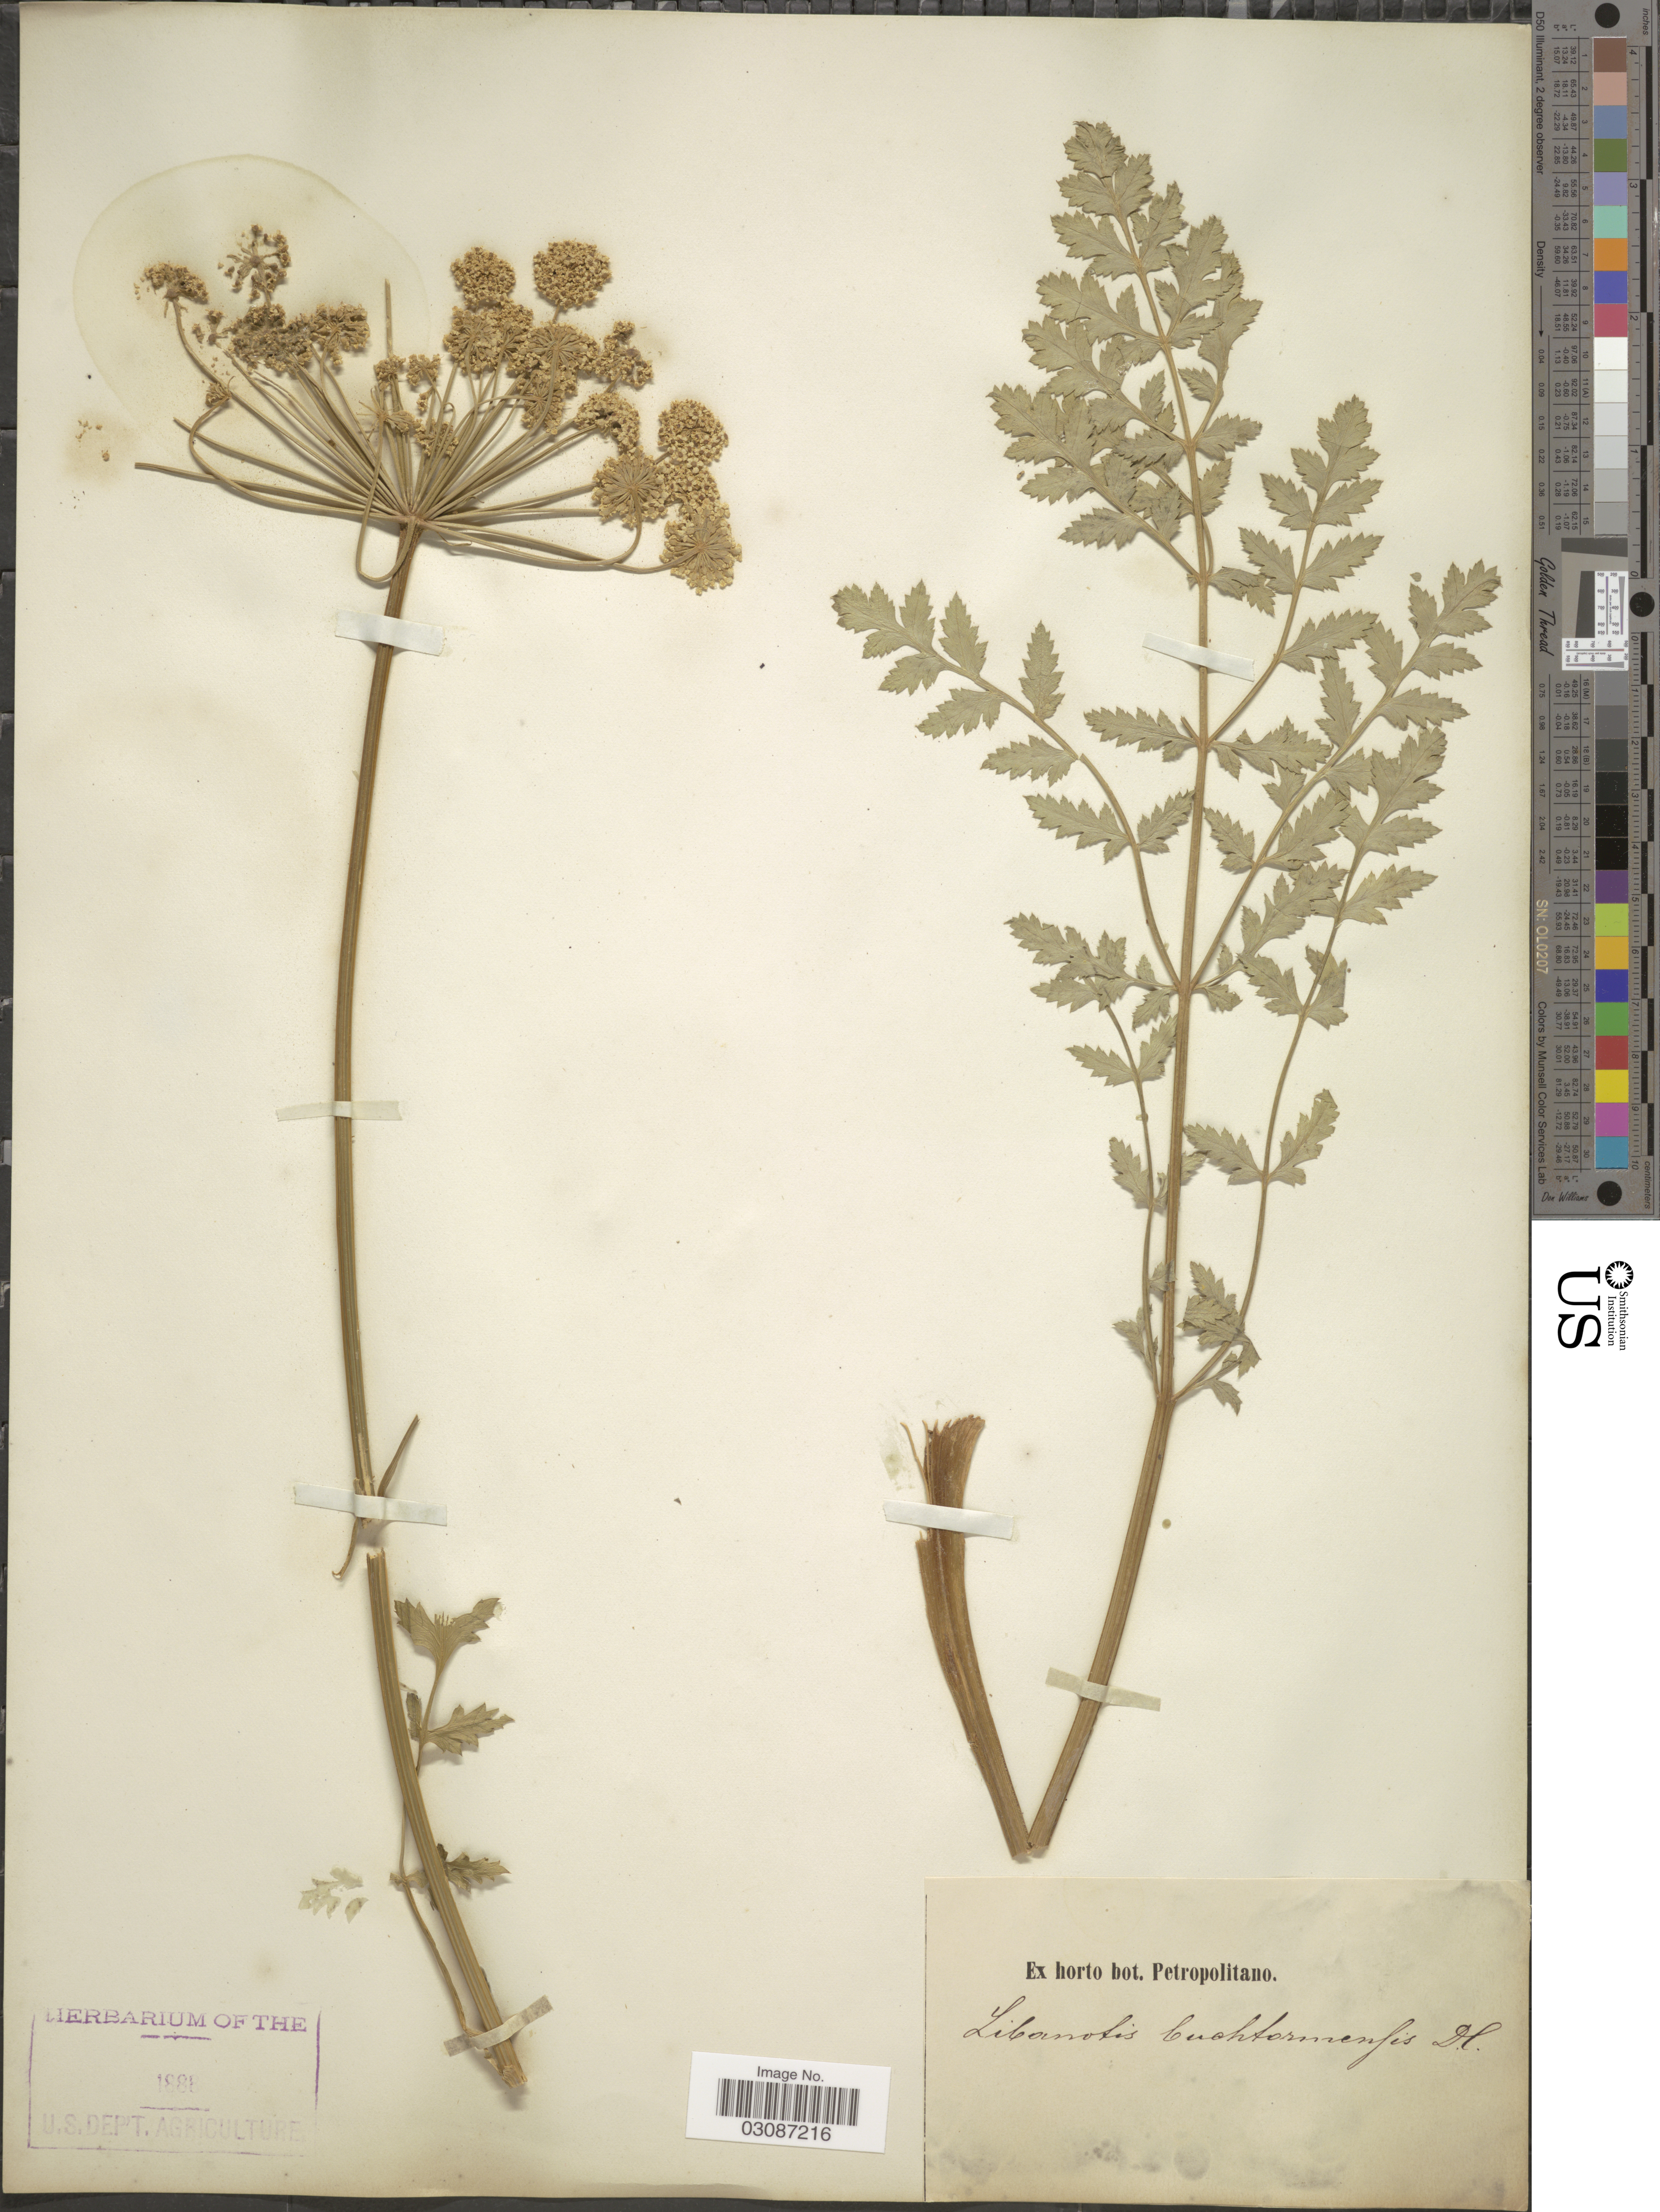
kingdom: Plantae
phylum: Tracheophyta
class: Magnoliopsida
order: Apiales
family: Apiaceae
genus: Libanotis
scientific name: Libanotis buchtormensis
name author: (Fisch. ex Hornem.) DC.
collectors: ex Horto Bot. Petropolitano